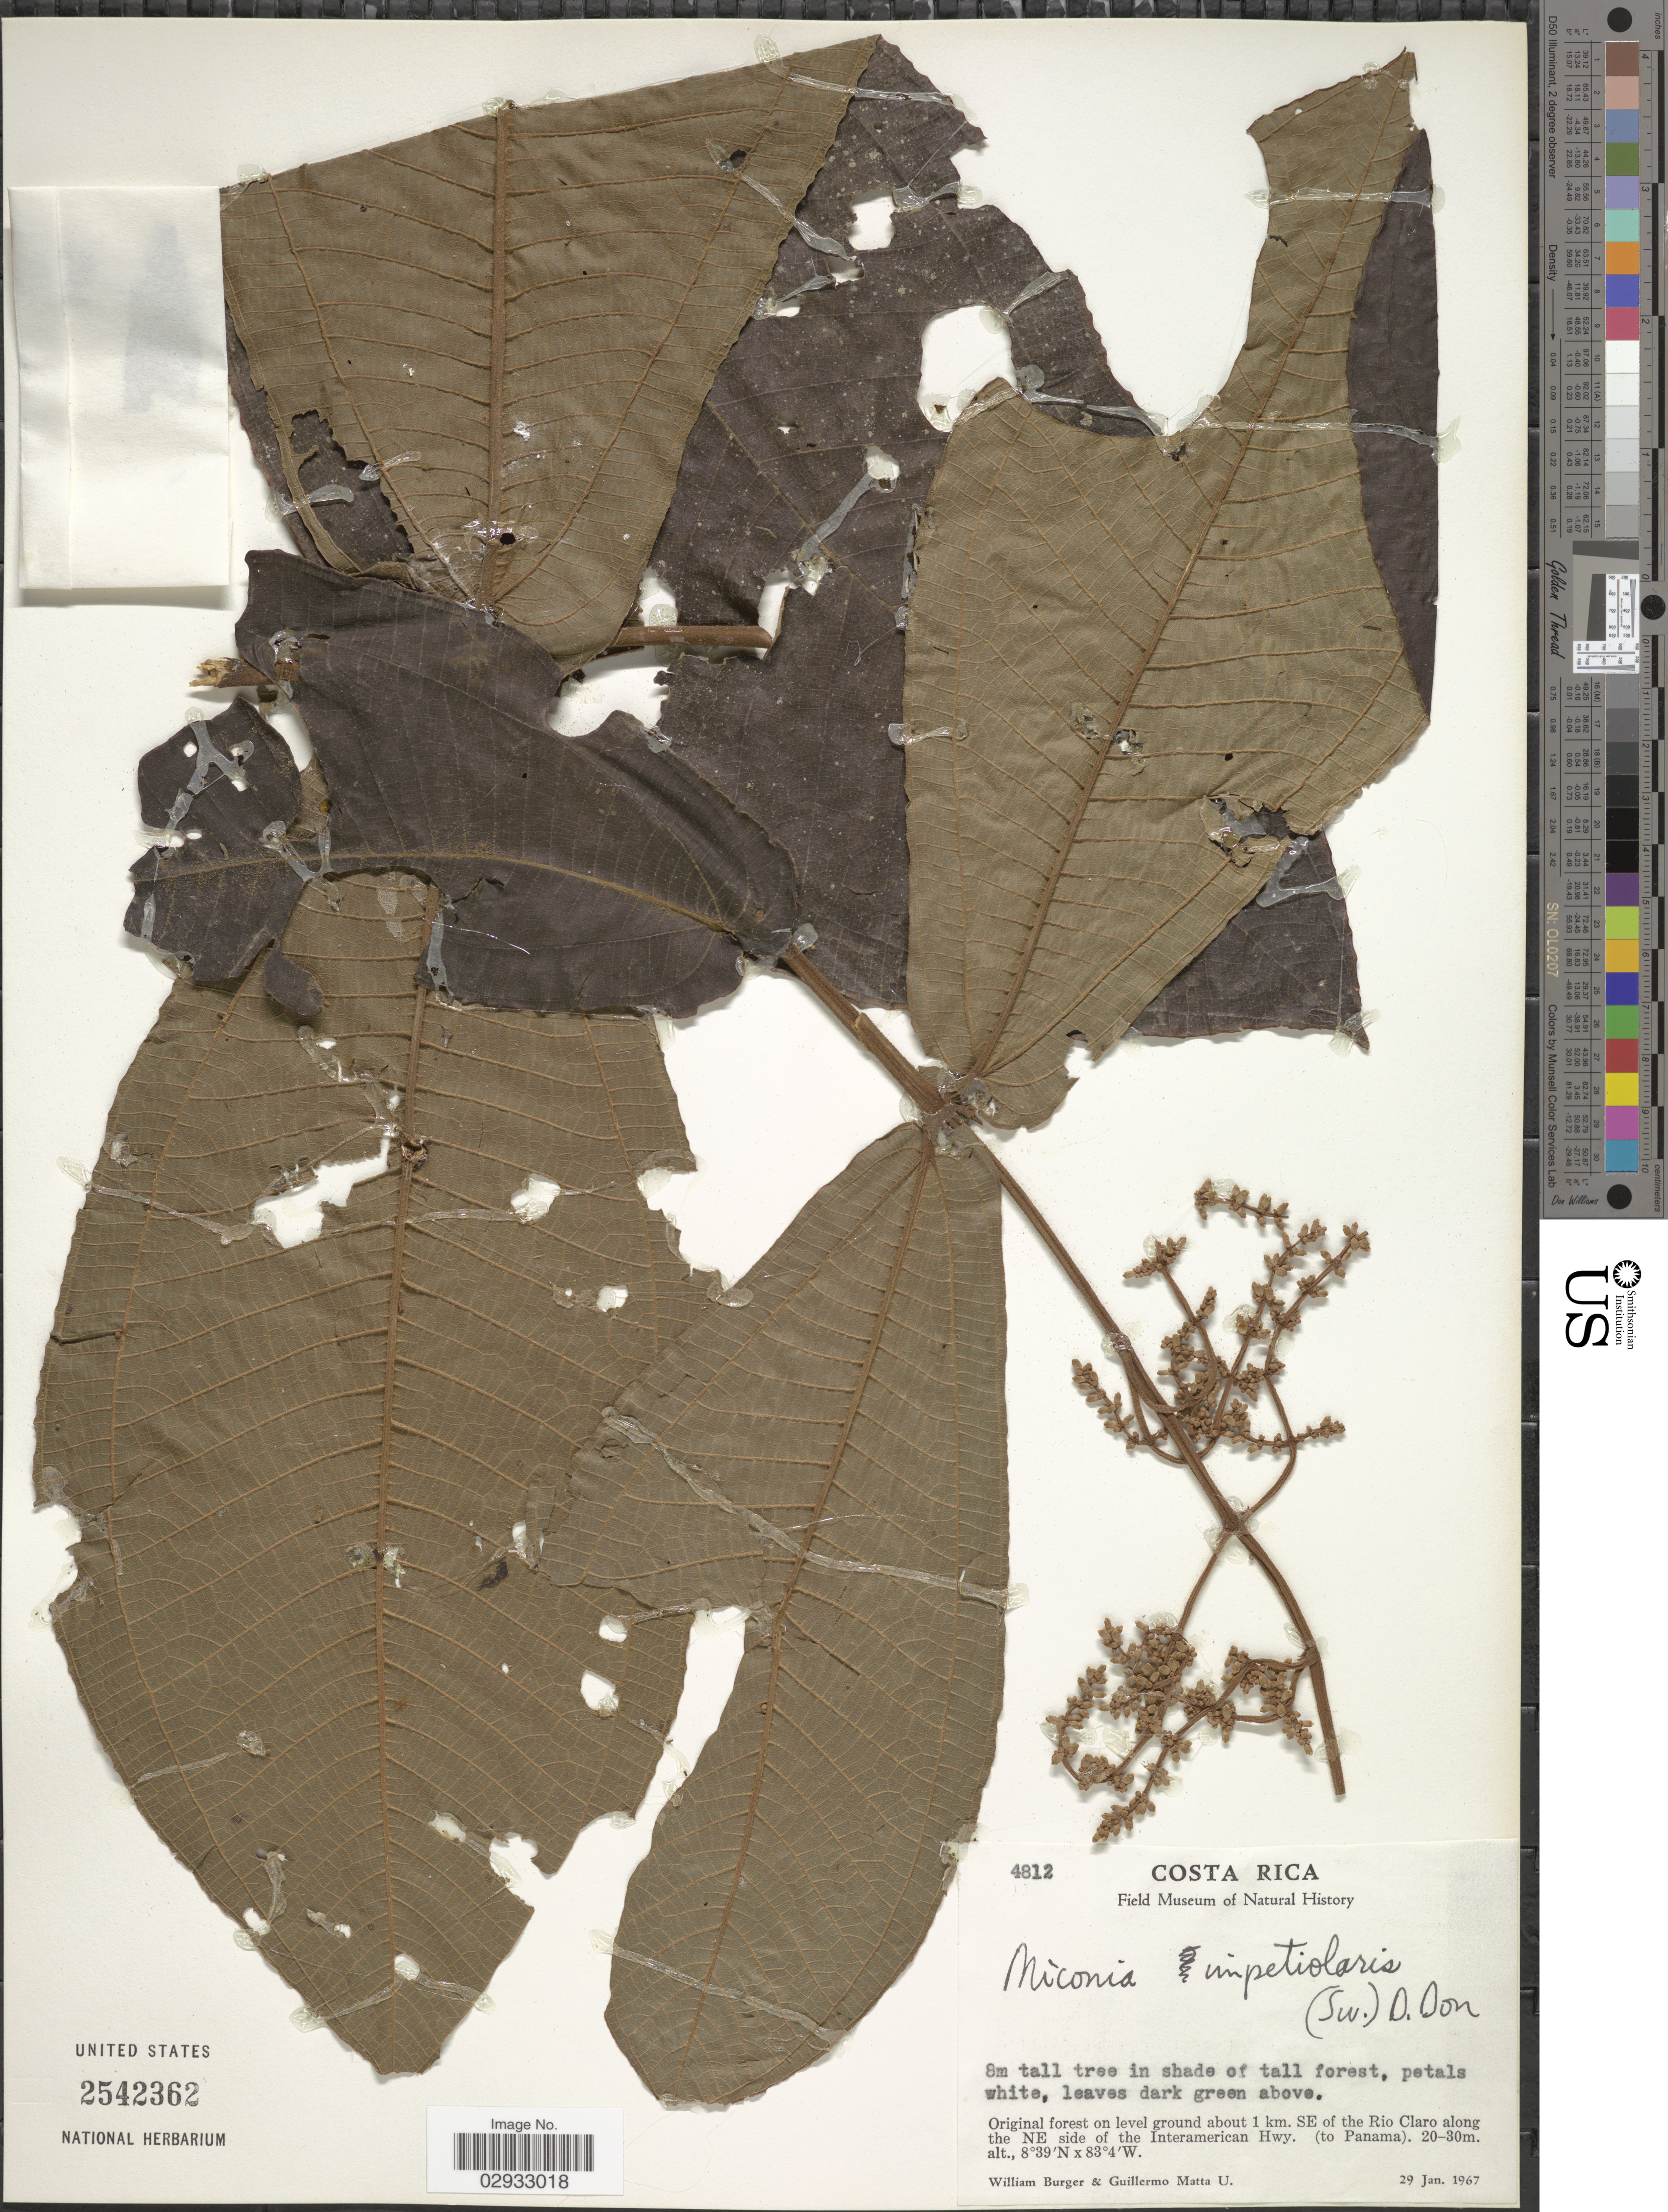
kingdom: Plantae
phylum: Tracheophyta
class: Magnoliopsida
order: Myrtales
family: Melastomataceae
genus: Miconia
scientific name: Miconia impetiolaris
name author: (Sw.) D. Don ex DC.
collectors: W. Burger & G. Matta U.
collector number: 4812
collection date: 1967-01-29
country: Costa Rica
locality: Original forest on level ground about 1 km. SE of the Rio Claro along the NE side of the Interamerican Hwy. (to Panama).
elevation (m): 20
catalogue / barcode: US 2542362